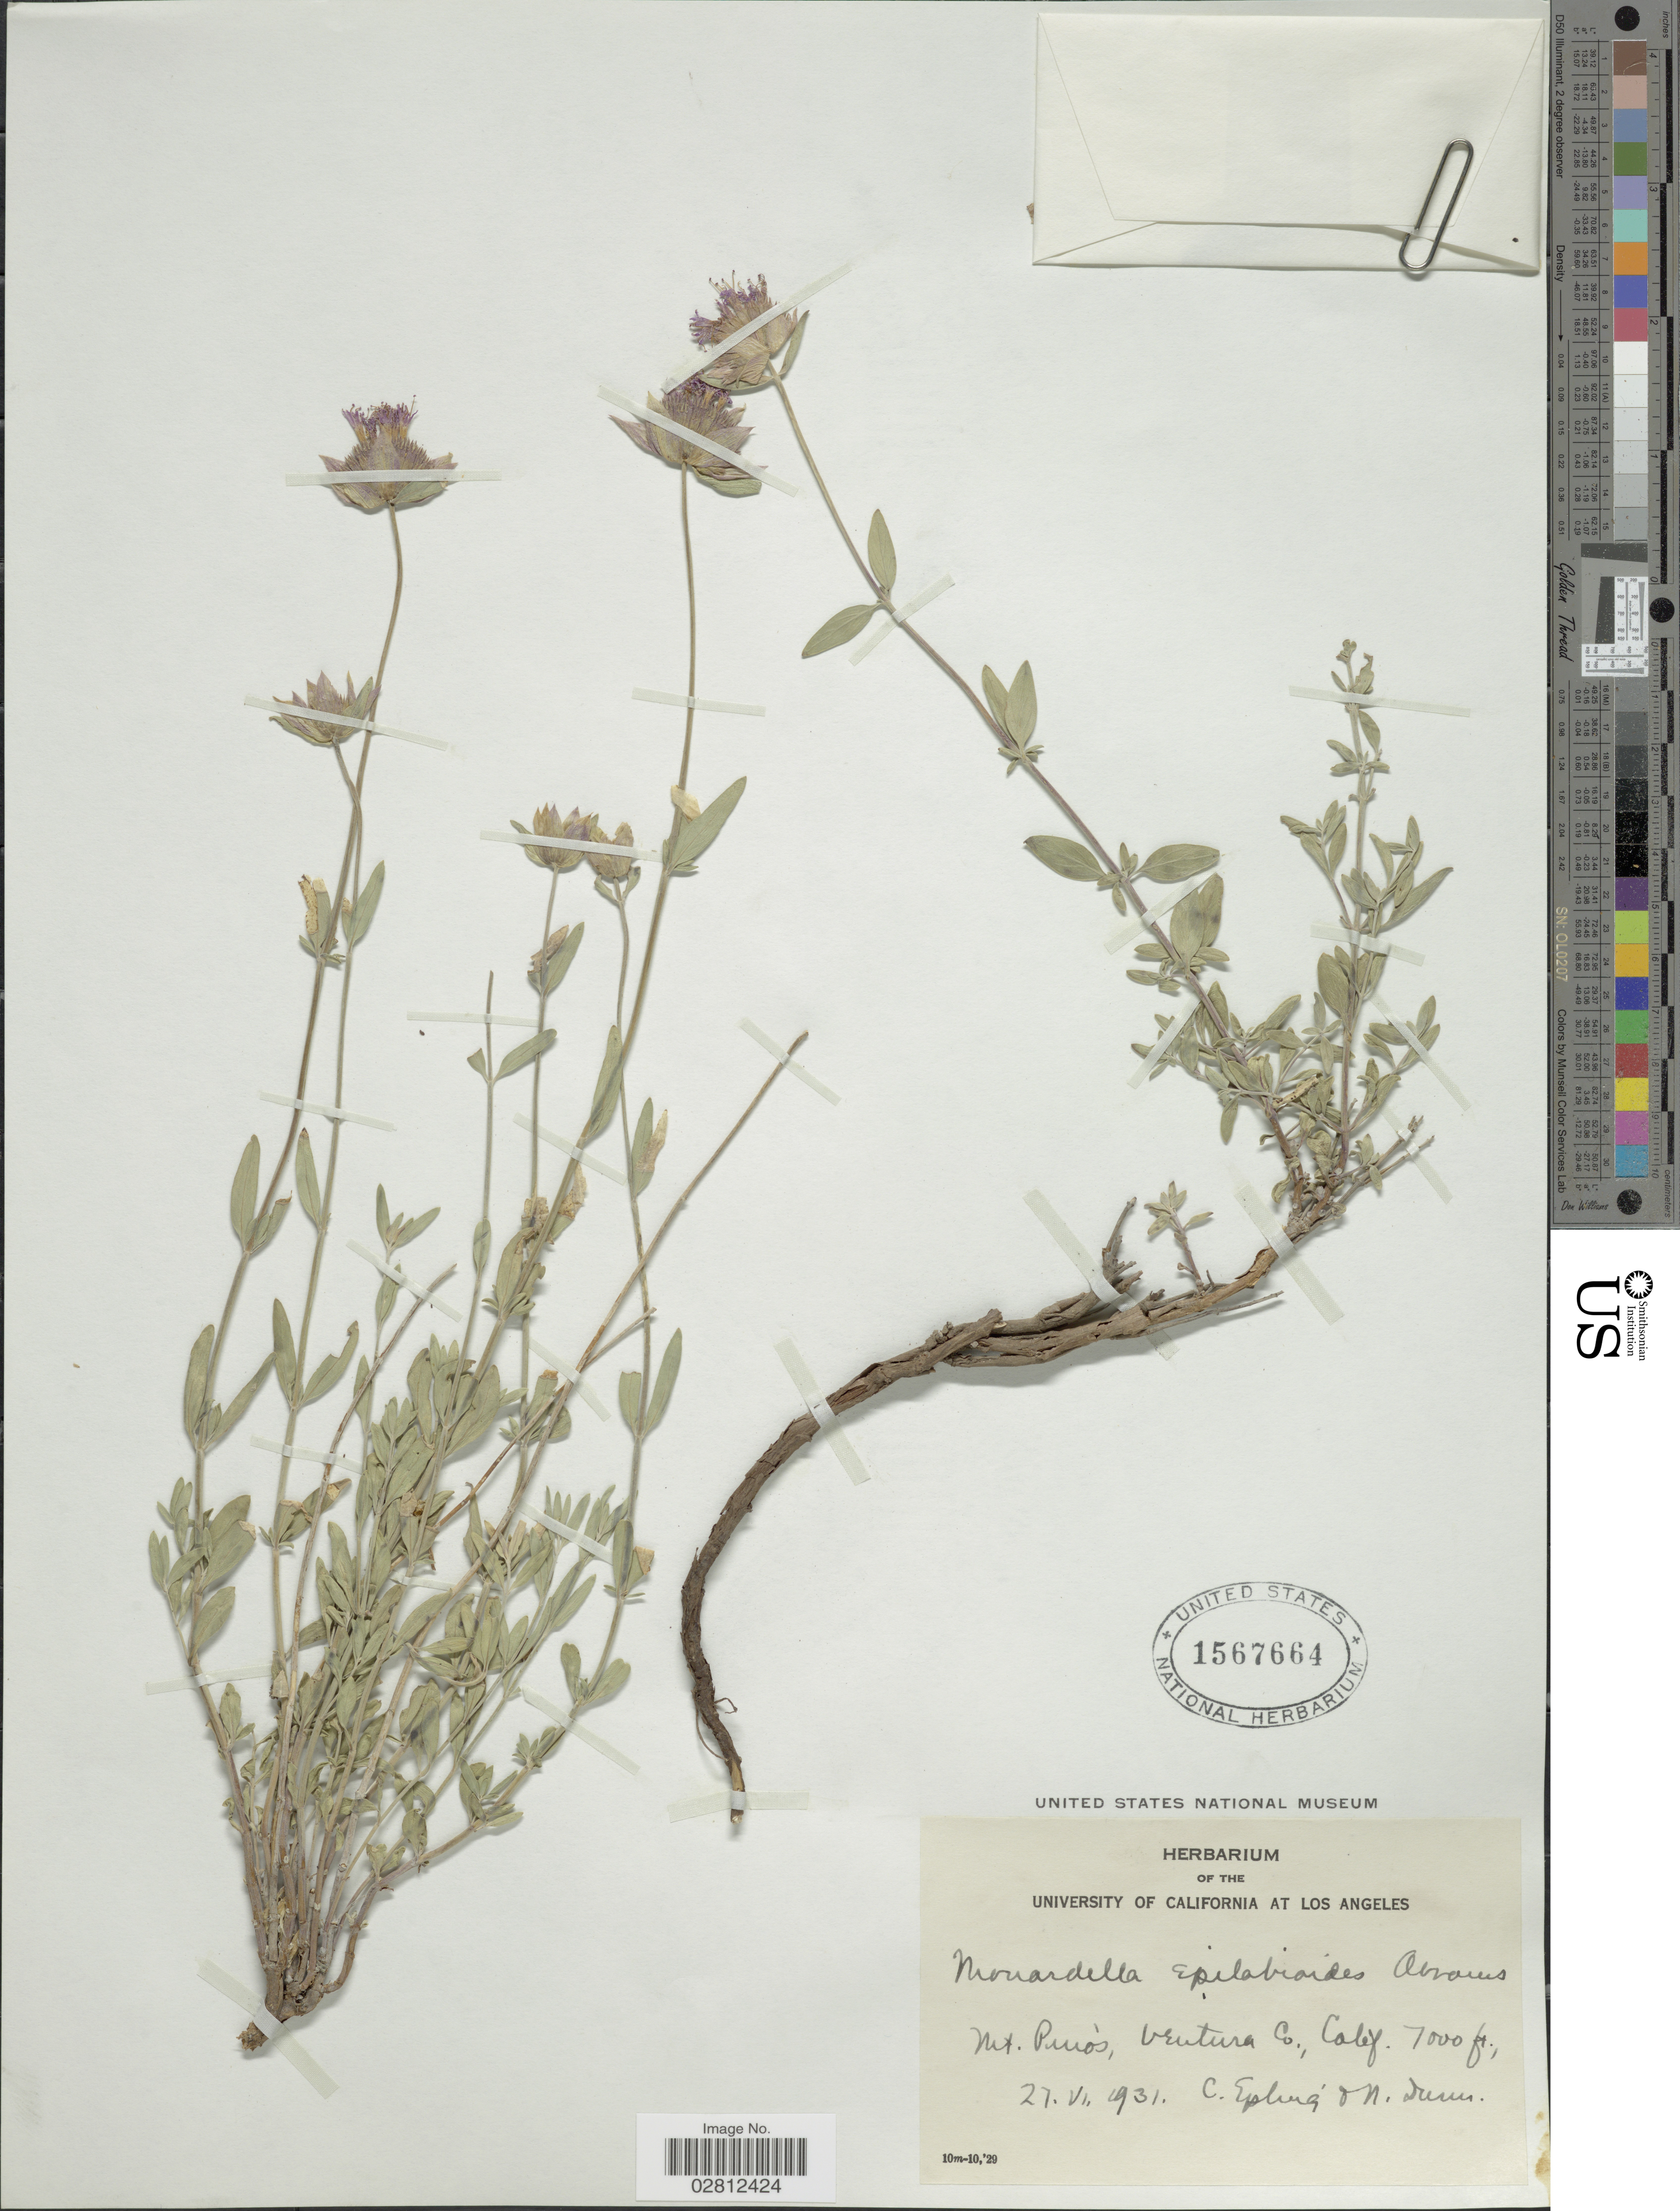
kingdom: Plantae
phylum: Tracheophyta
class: Magnoliopsida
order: Lamiales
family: Lamiaceae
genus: Monardella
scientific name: Monardella epilobioides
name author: Greene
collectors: C. C. Epling & N. Dunn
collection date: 1931-06-27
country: United States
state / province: California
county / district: Ventura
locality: Mt. Pinos, Ventura Co.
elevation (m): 2134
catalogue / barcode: US 1567664